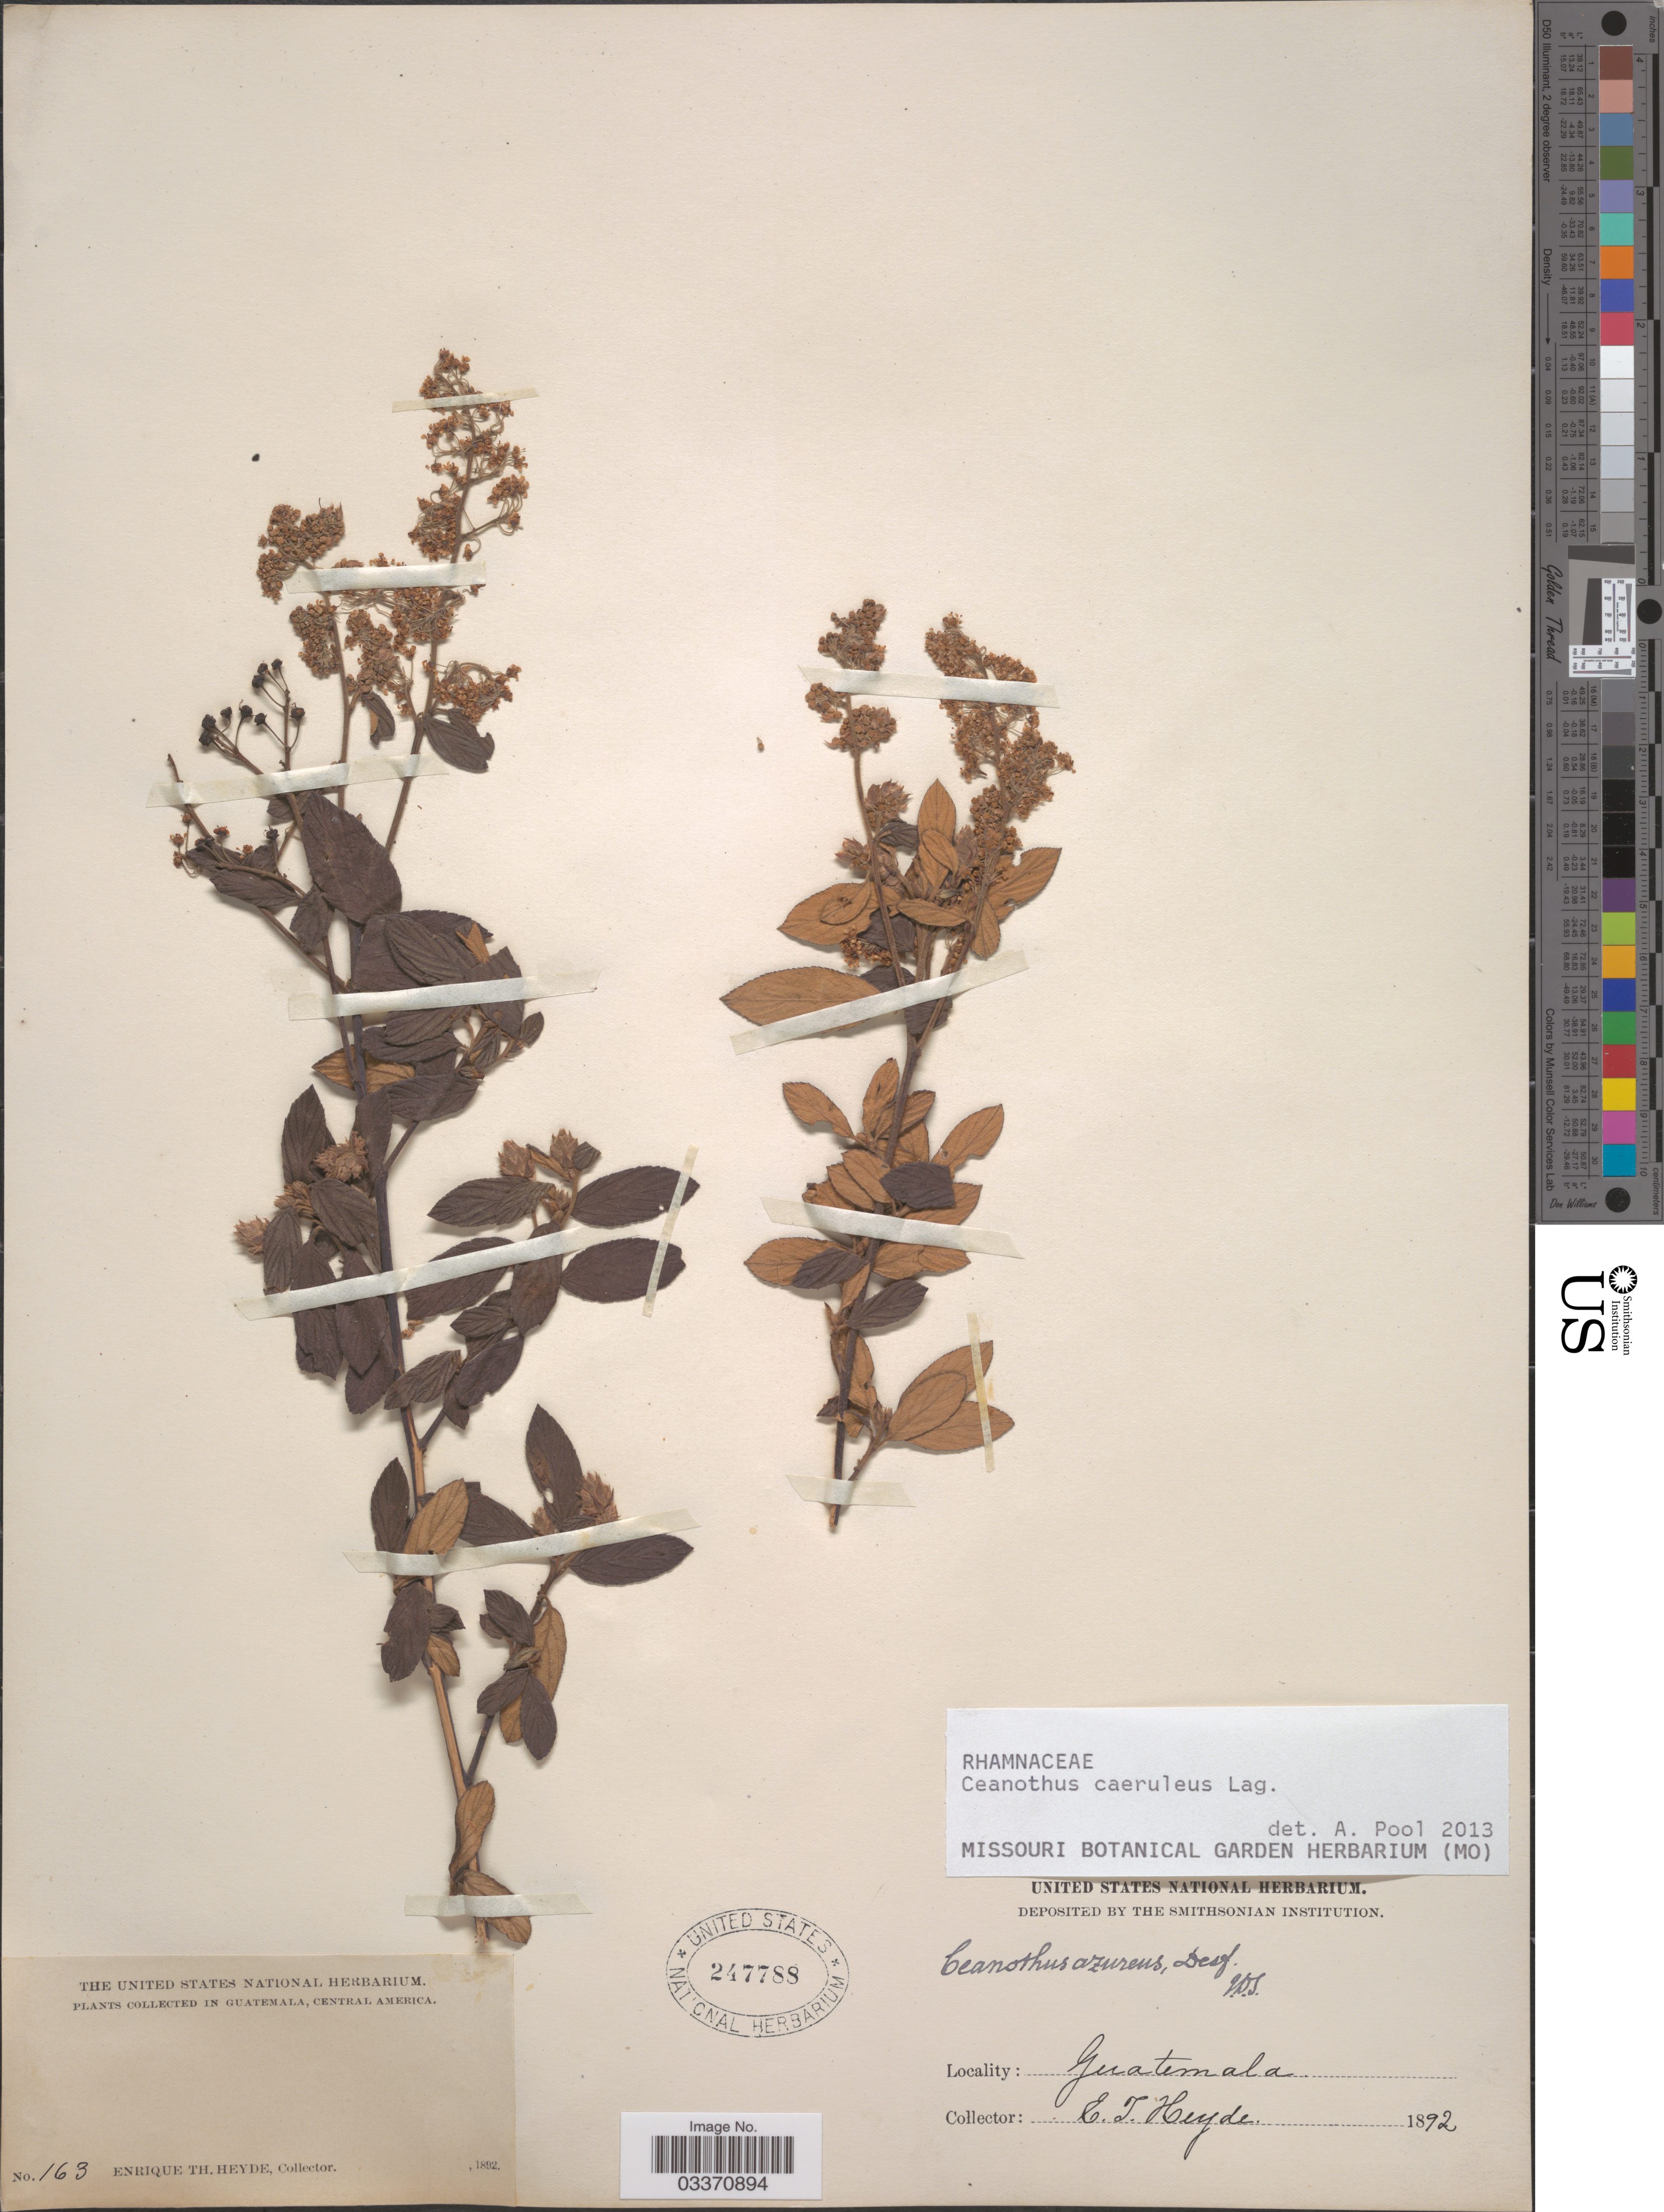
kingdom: Plantae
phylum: Tracheophyta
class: Magnoliopsida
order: Rosales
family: Rhamnaceae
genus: Ceanothus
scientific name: Ceanothus caeruleus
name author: Lag.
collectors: E. T. Heyde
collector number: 163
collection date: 1892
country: Guatemala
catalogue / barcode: US 247788